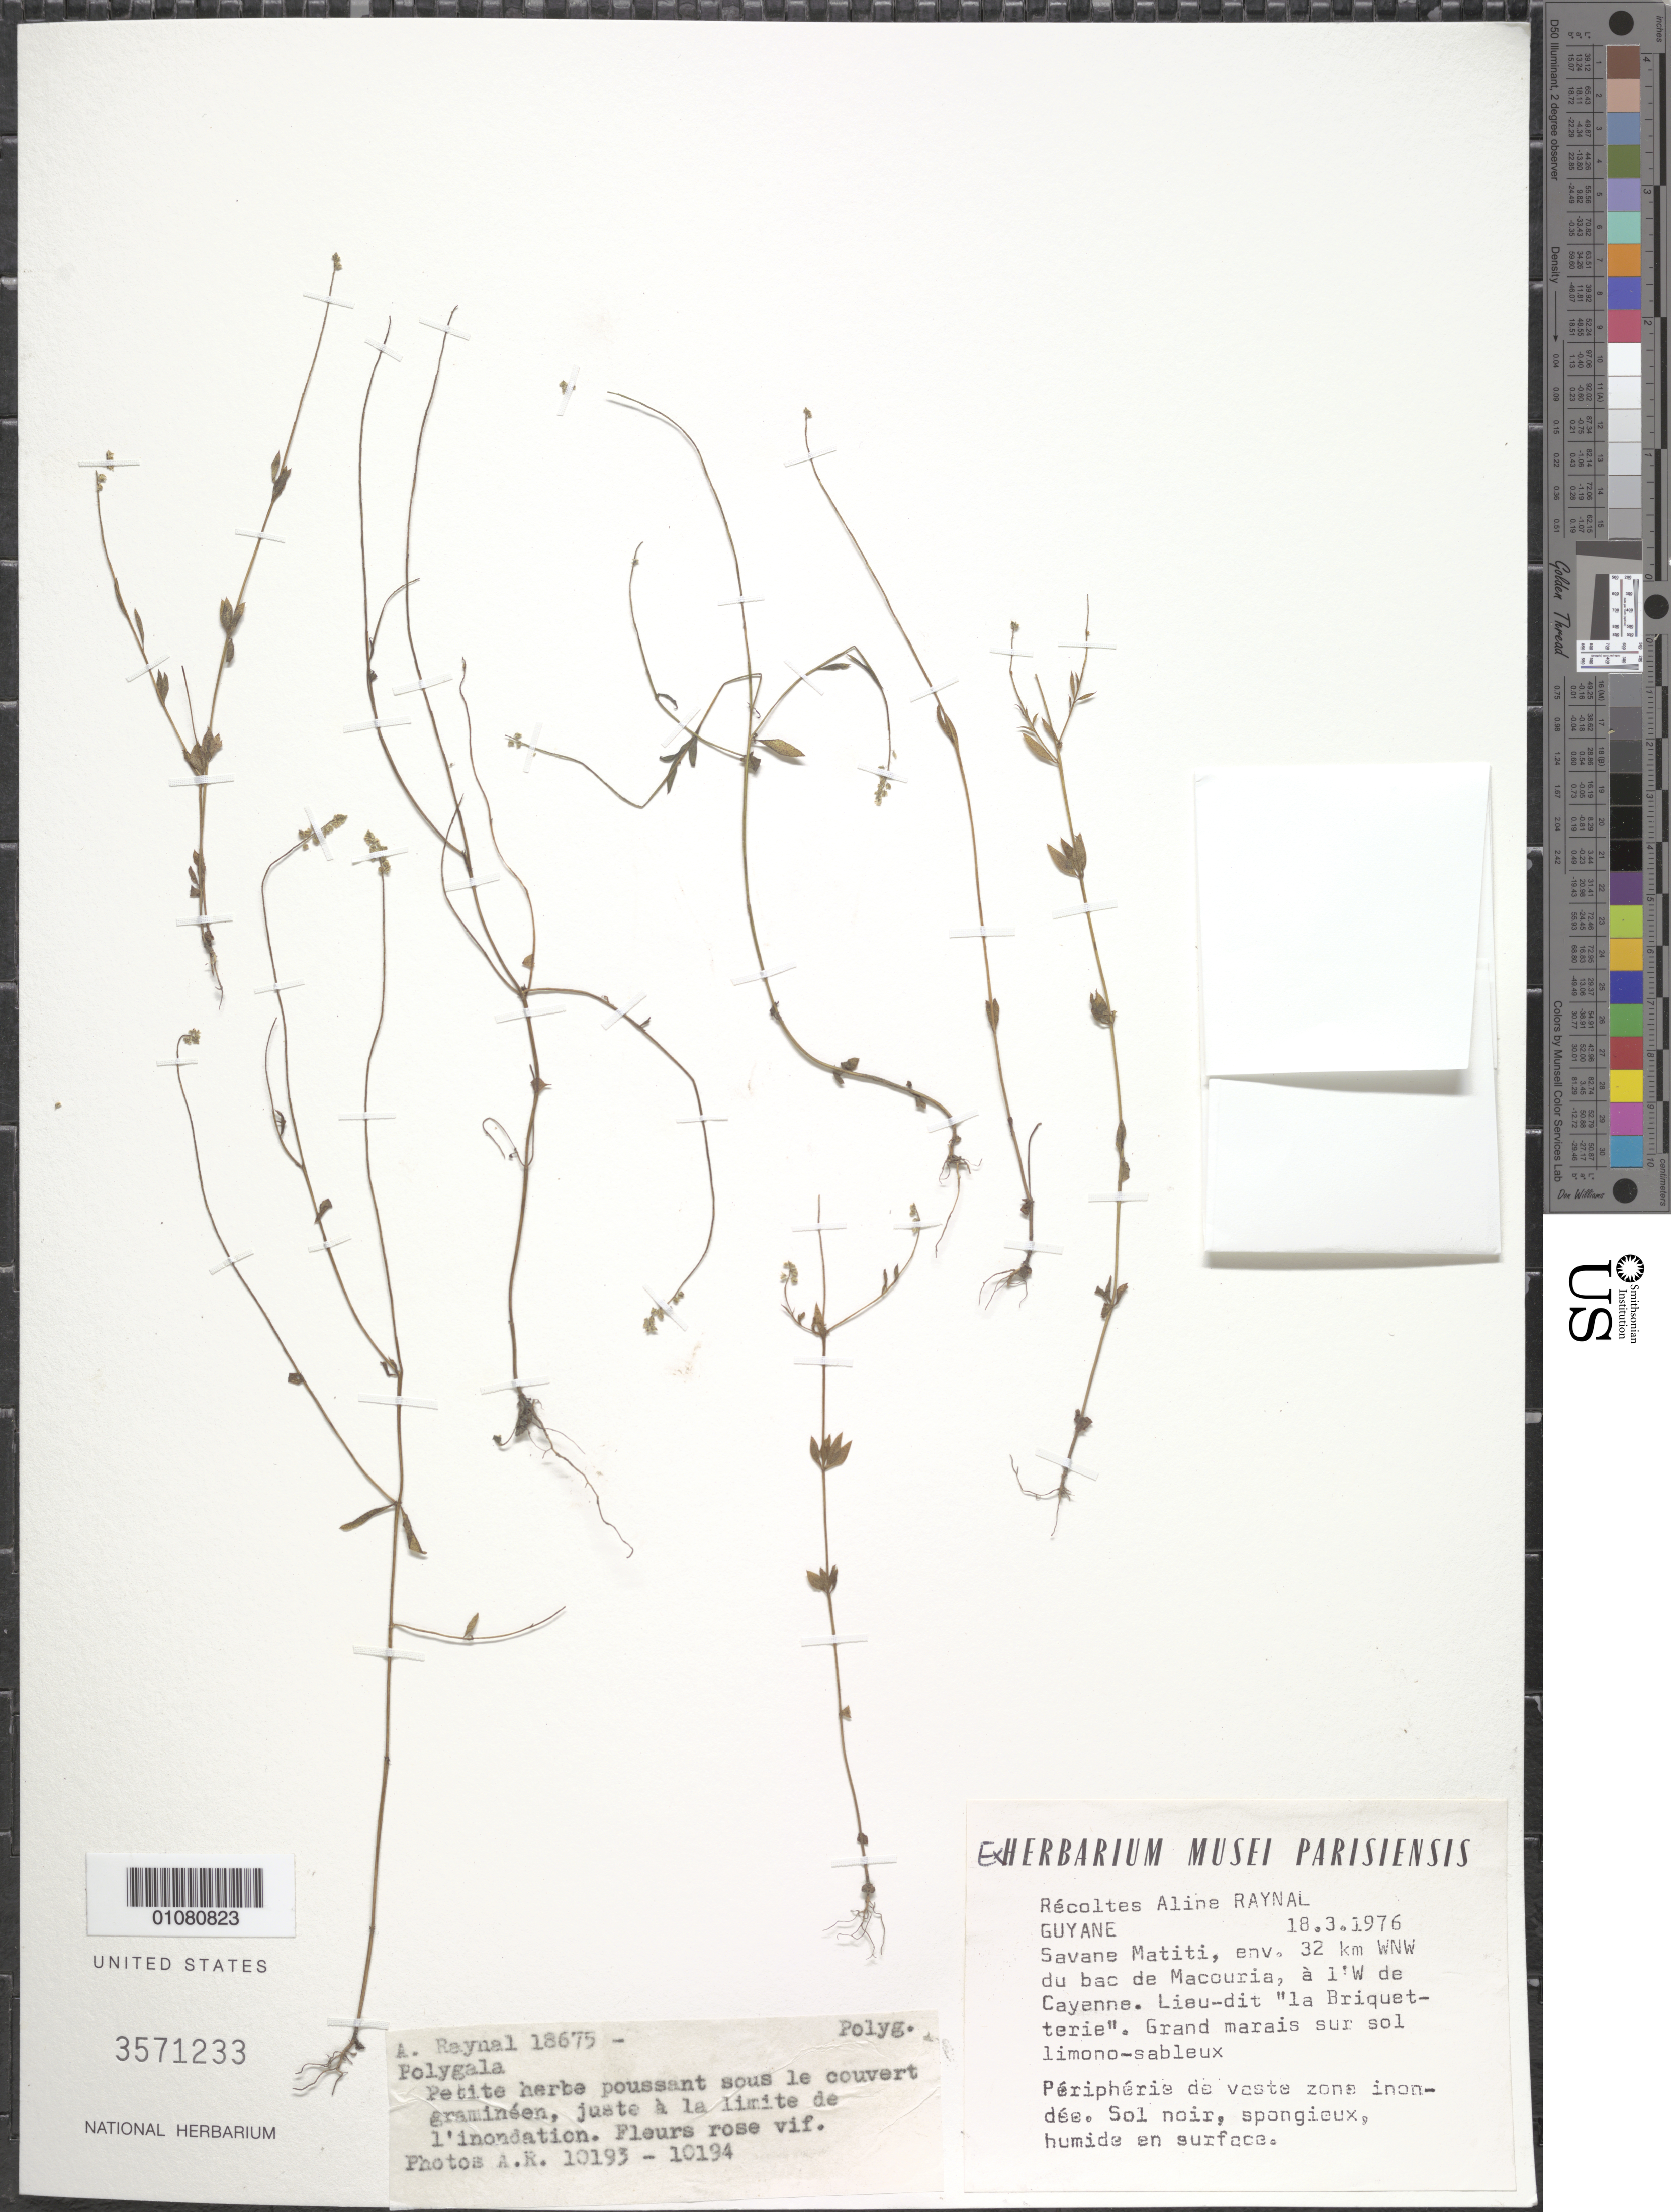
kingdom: Plantae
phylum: Tracheophyta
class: Magnoliopsida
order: Fabales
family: Polygalaceae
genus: Polygala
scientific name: Polygala longicaulis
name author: Kunth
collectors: A. M. Raynal & C. Tirel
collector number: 18675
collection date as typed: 18-Mar-76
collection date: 1976-03-18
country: French Guiana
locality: Savane Matiti, env 32 km WNW du bac de Macouria, a l'W de Cayenne. Lieu-dit "la Briquetterie"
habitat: Grande marais sur sol limono-sableux. Peripherie de vaste zone inondee. Sol noir, spongieux, humide en surface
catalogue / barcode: US 3571233